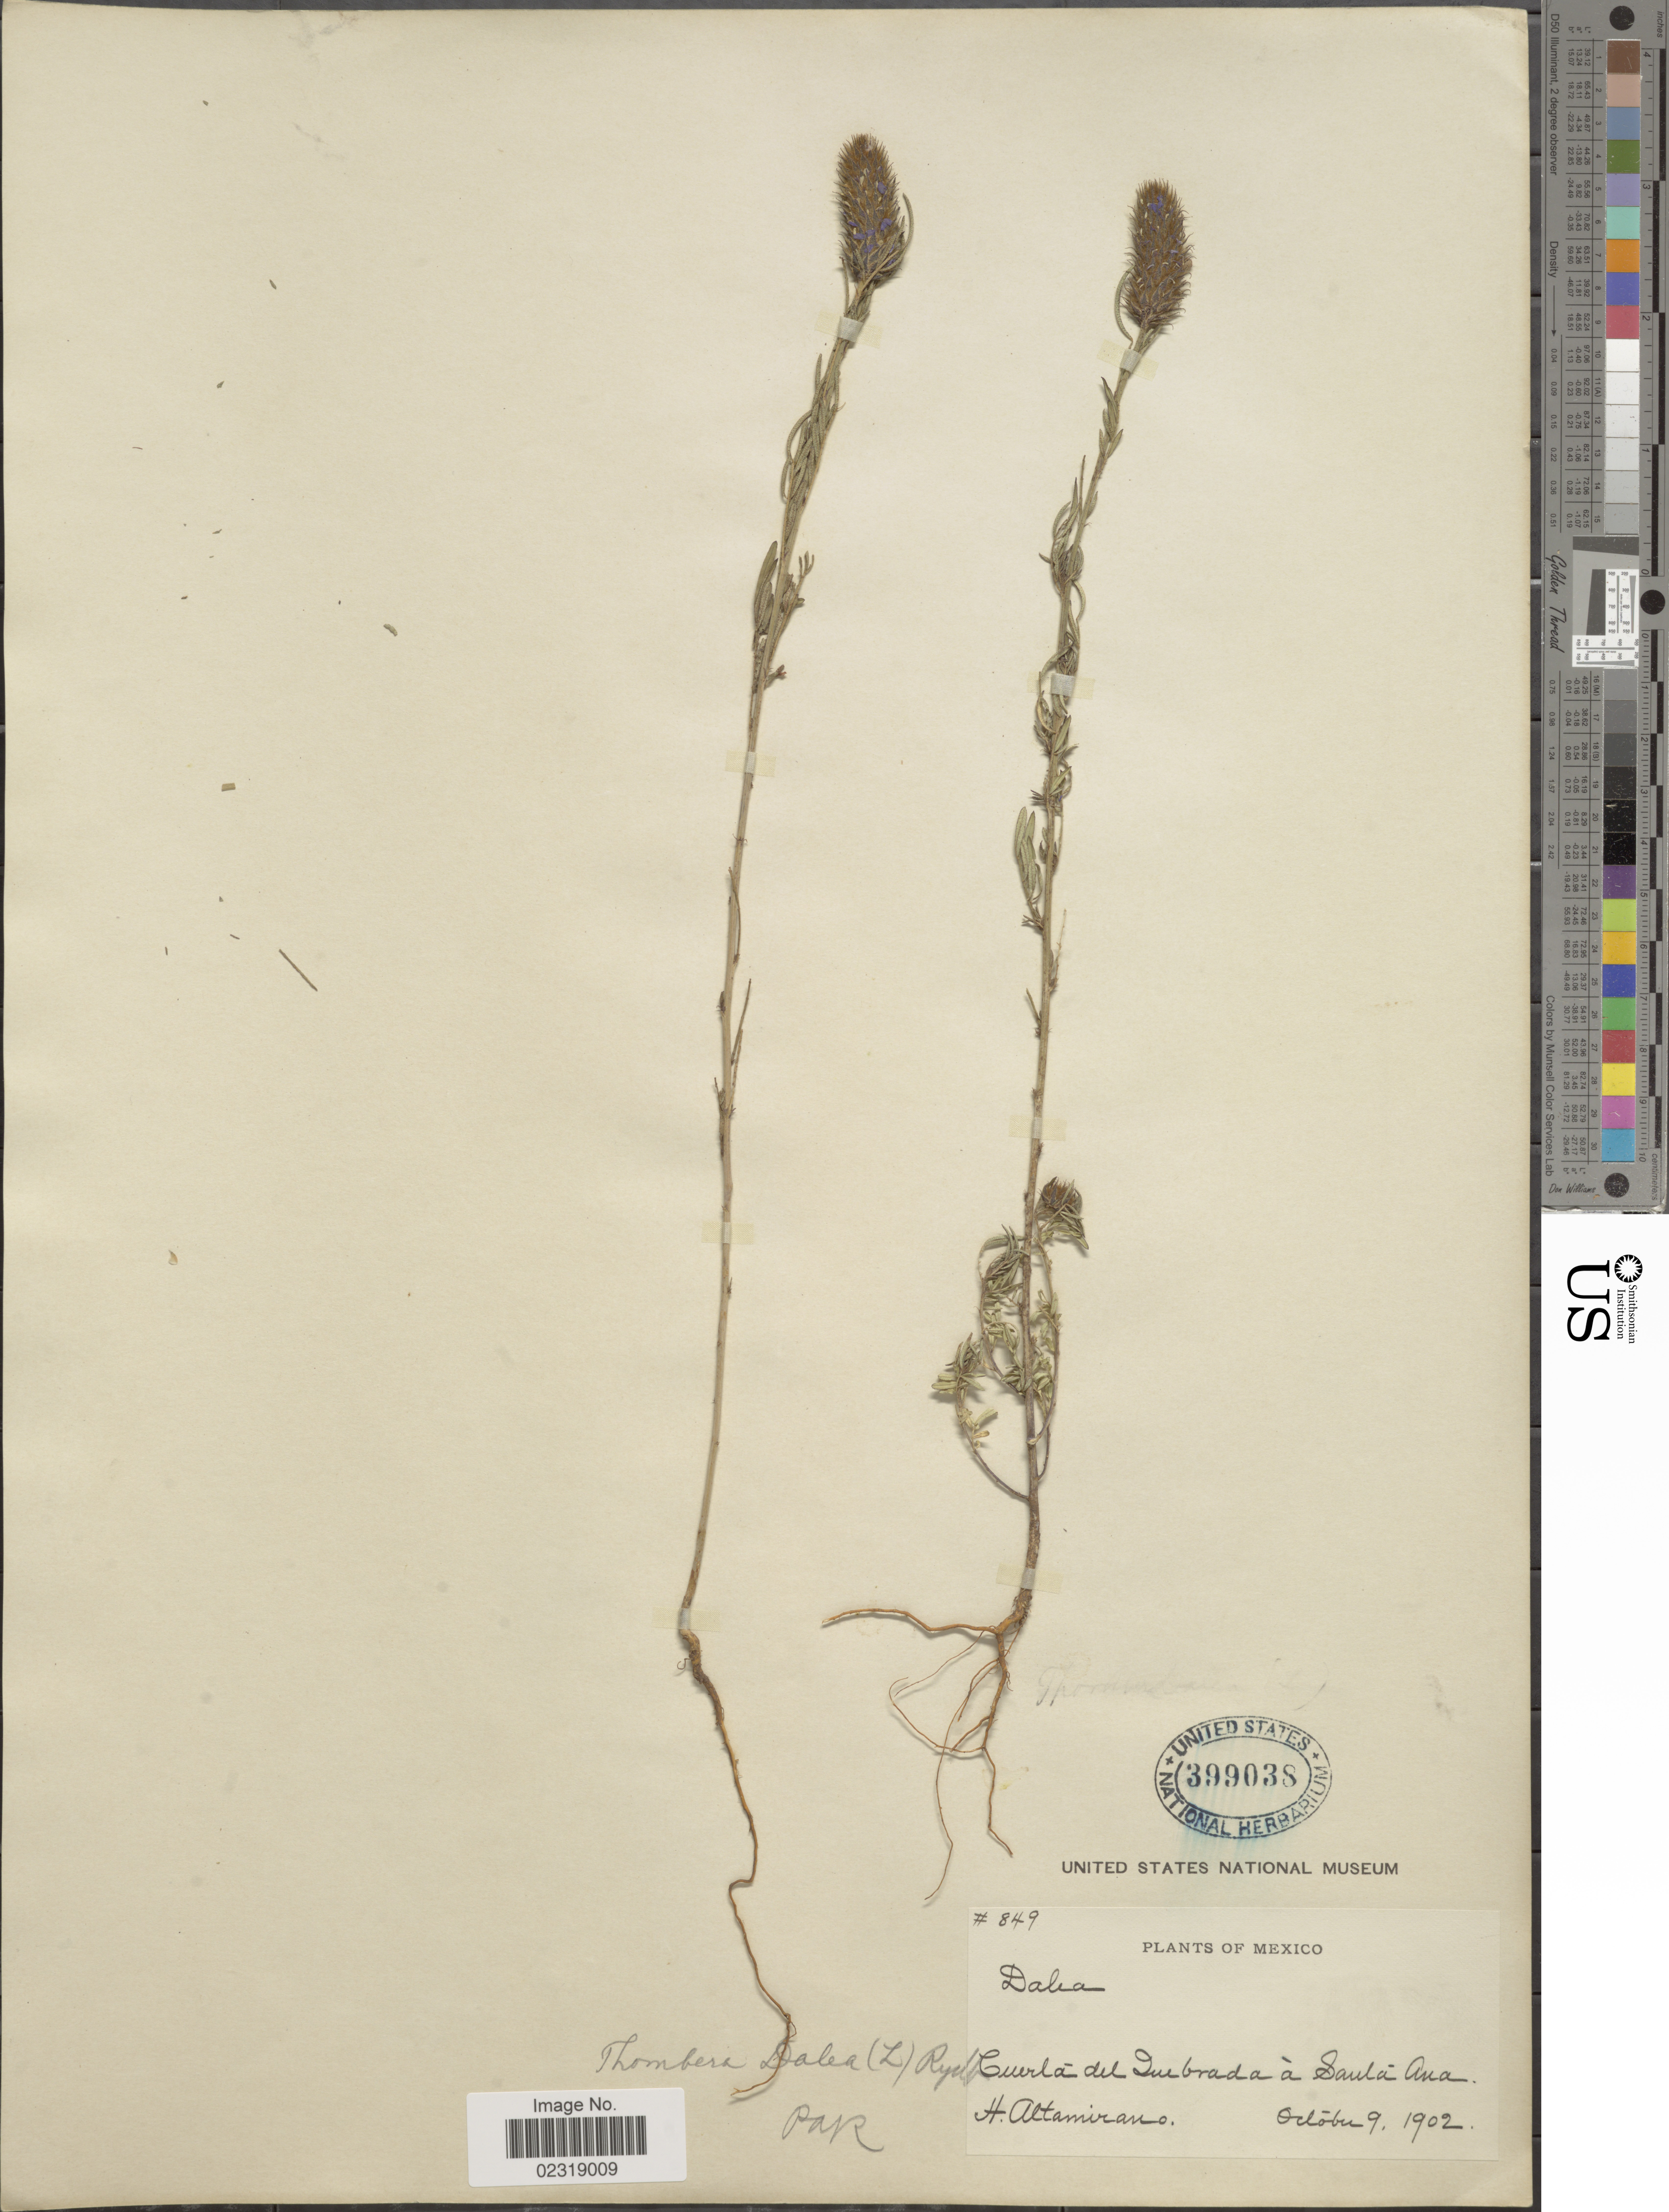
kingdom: Plantae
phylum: Tracheophyta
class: Magnoliopsida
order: Fabales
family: Fabaceae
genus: Dalea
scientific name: Dalea cliffortiana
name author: Willd.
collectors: H. Altamirano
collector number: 849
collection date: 1902-10-09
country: Mexico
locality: Mexico, Cuerta del Quebrada a Santa Cruz.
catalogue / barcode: US 399038